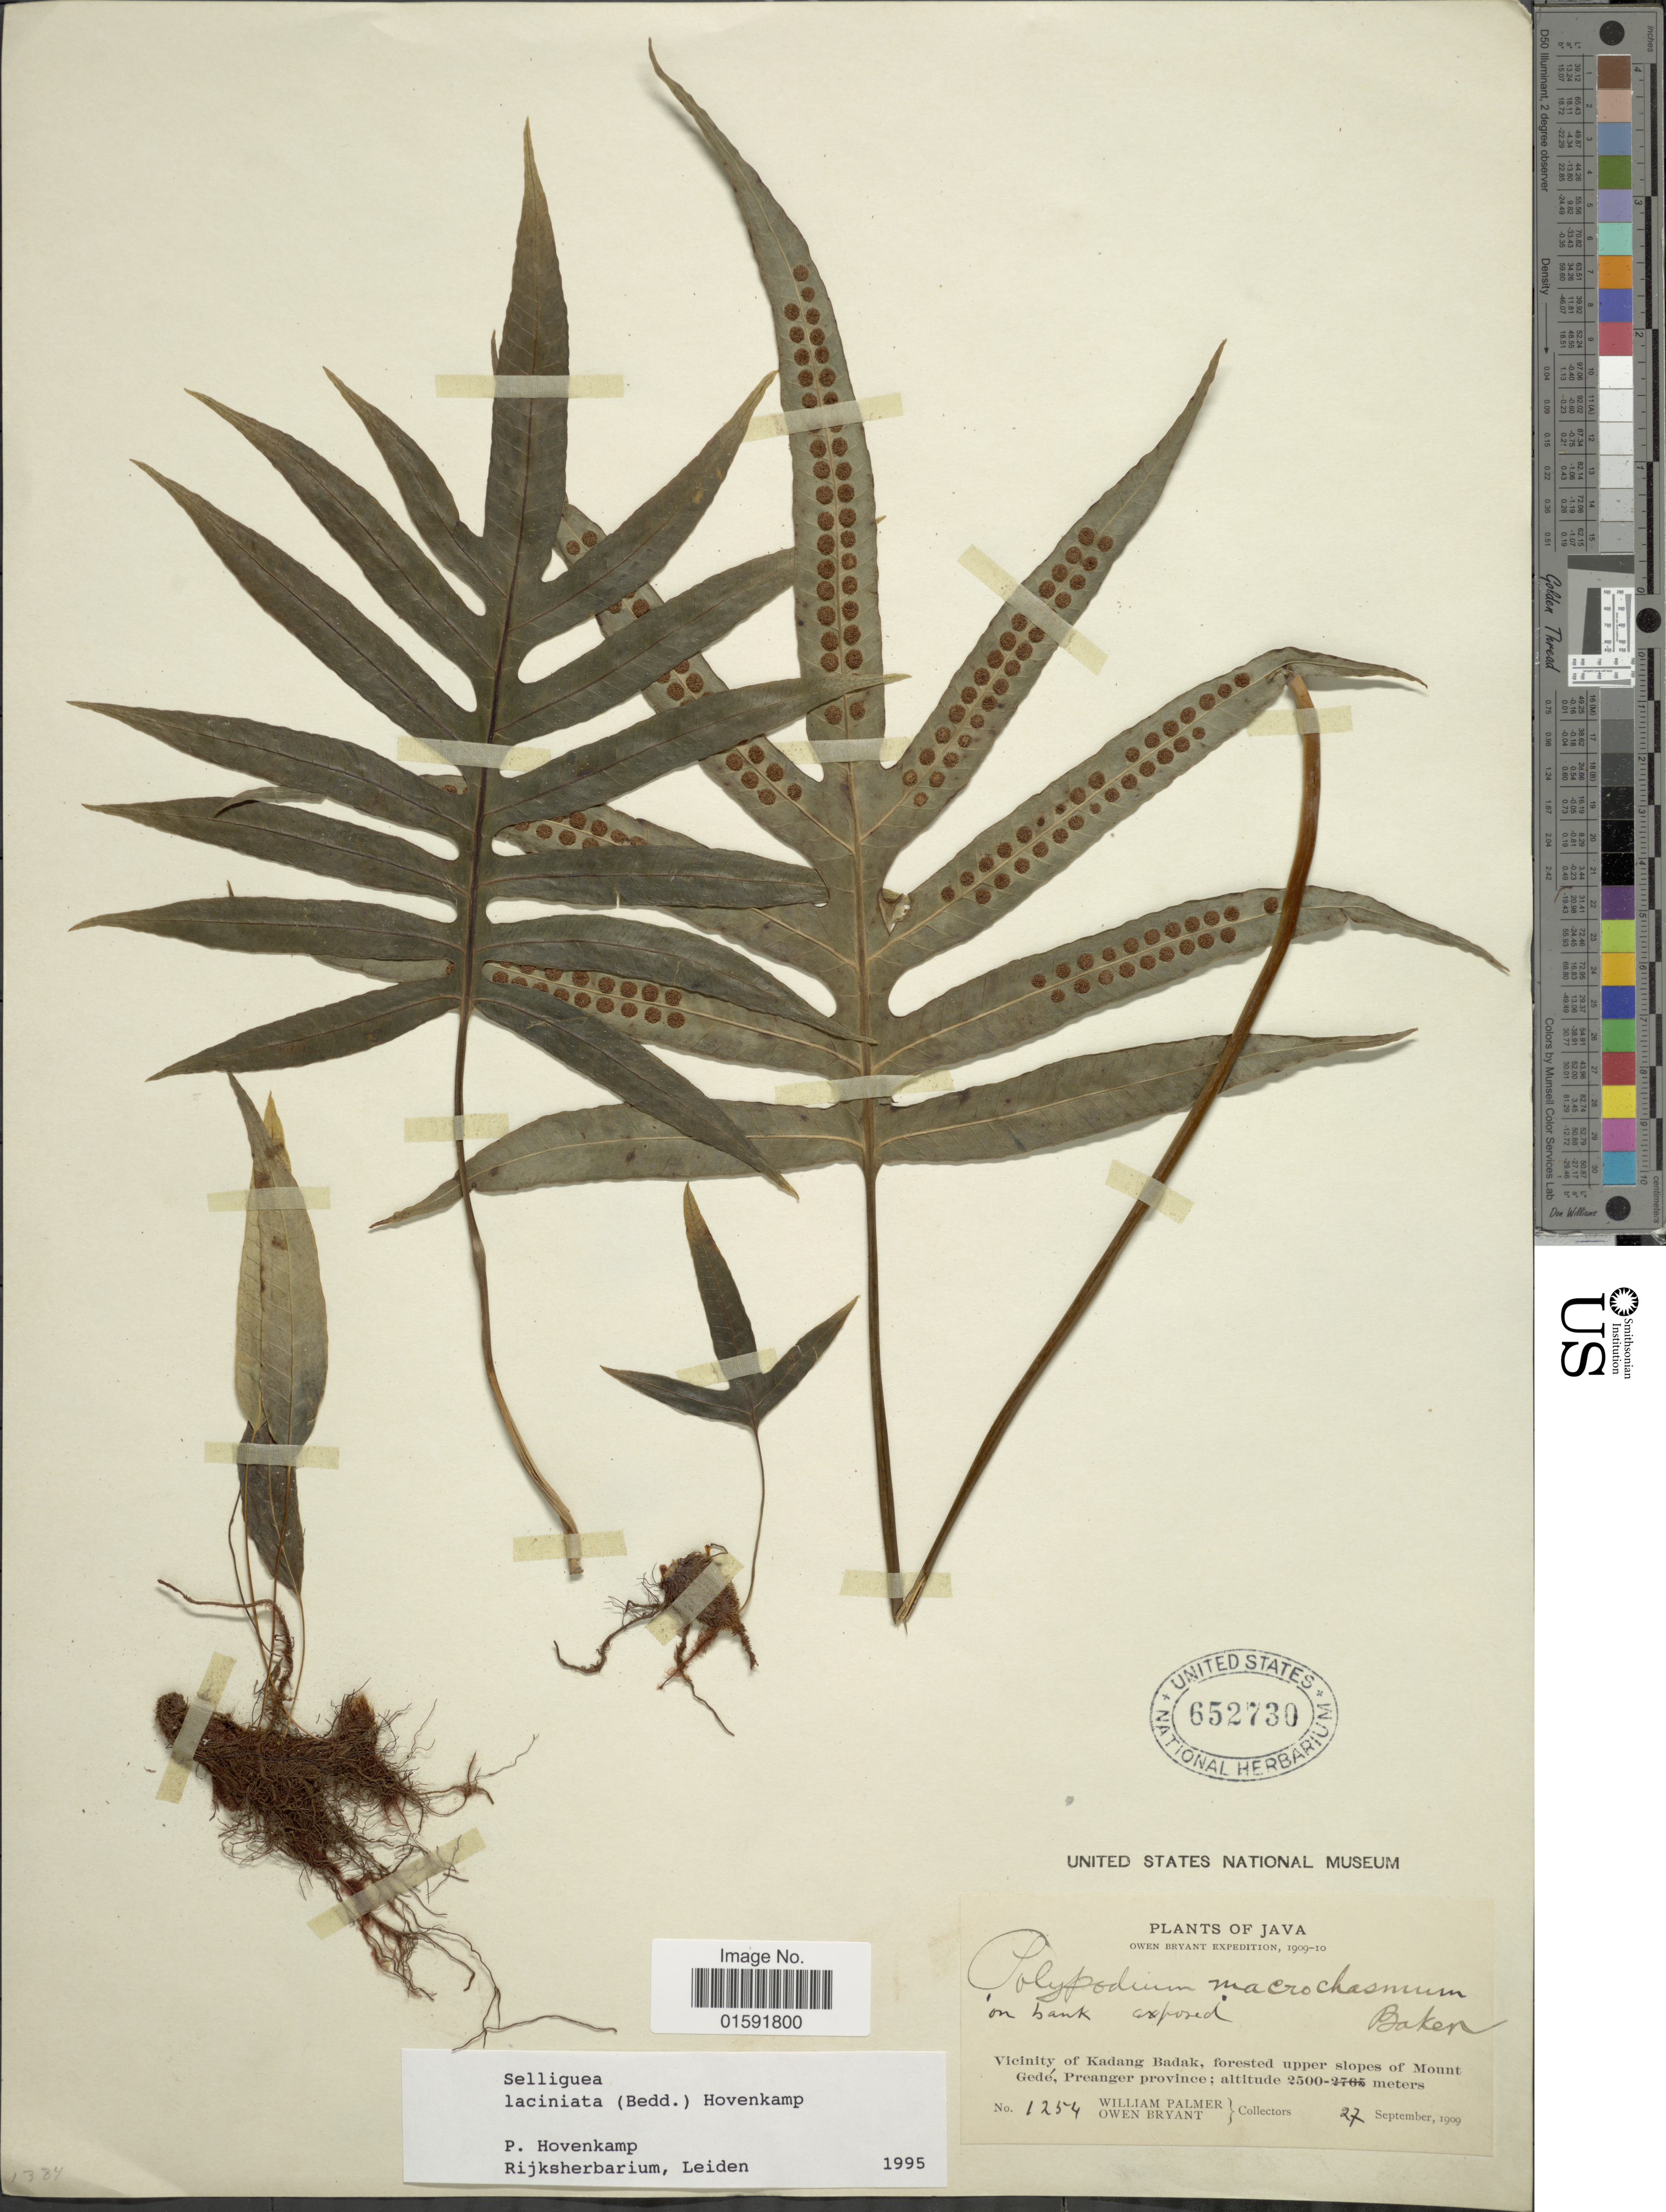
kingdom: Plantae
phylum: Tracheophyta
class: Polypodiopsida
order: Polypodiales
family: Polypodiaceae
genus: Selliguea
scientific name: Selliguea laciniata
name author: (C. Presl) Hovenkamp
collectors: W. Palmer & O. Bryant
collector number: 1254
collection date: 1909-09-27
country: Indonesia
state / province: Java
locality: Vicinity of Kadang Badak, forest upper slopes of Mount Gedé, Preanger Province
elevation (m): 2500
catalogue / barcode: US 652730